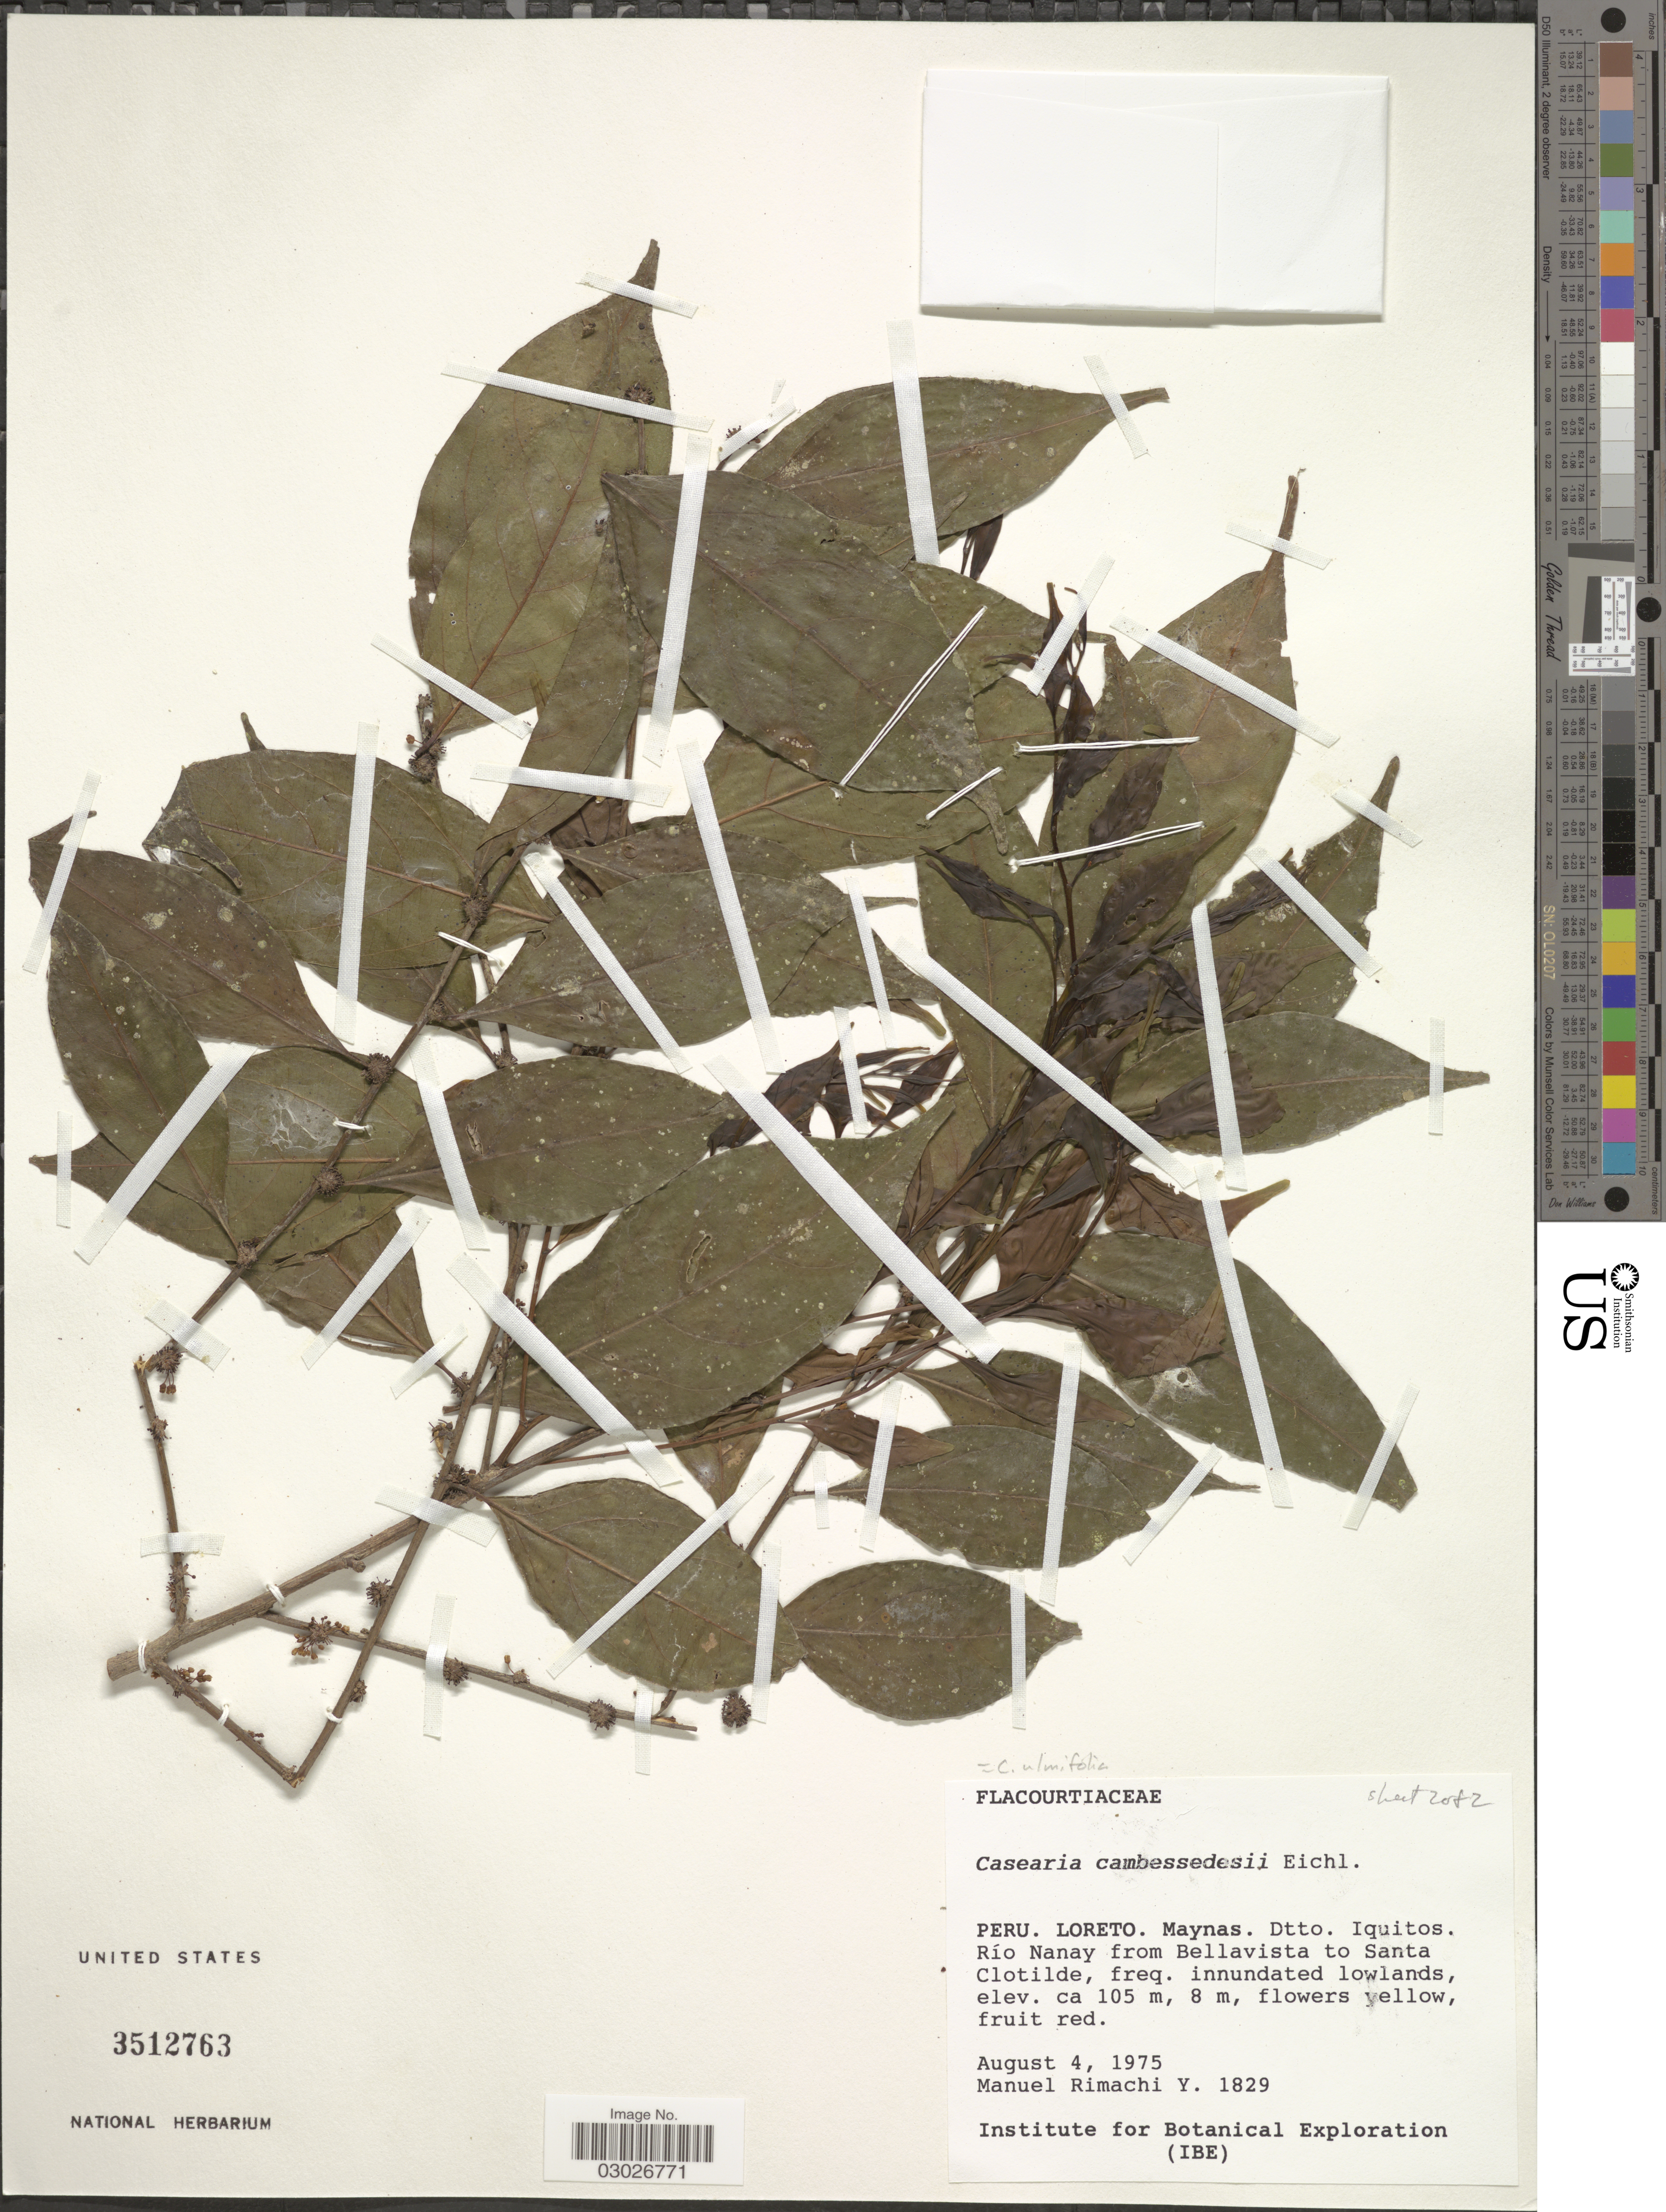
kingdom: Plantae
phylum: Tracheophyta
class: Magnoliopsida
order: Malpighiales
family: Salicaceae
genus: Casearia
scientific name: Casearia ulmifolia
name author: Vahl ex Vent.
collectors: M. Rimachi Y.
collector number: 1829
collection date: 1975-08-04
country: Peru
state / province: Loreto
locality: Maynas. Dtto. Iquitos. Río Nanay from Bellavista to Santa Clotilde, freq. innundated lowlands.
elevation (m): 105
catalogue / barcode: US 3512763